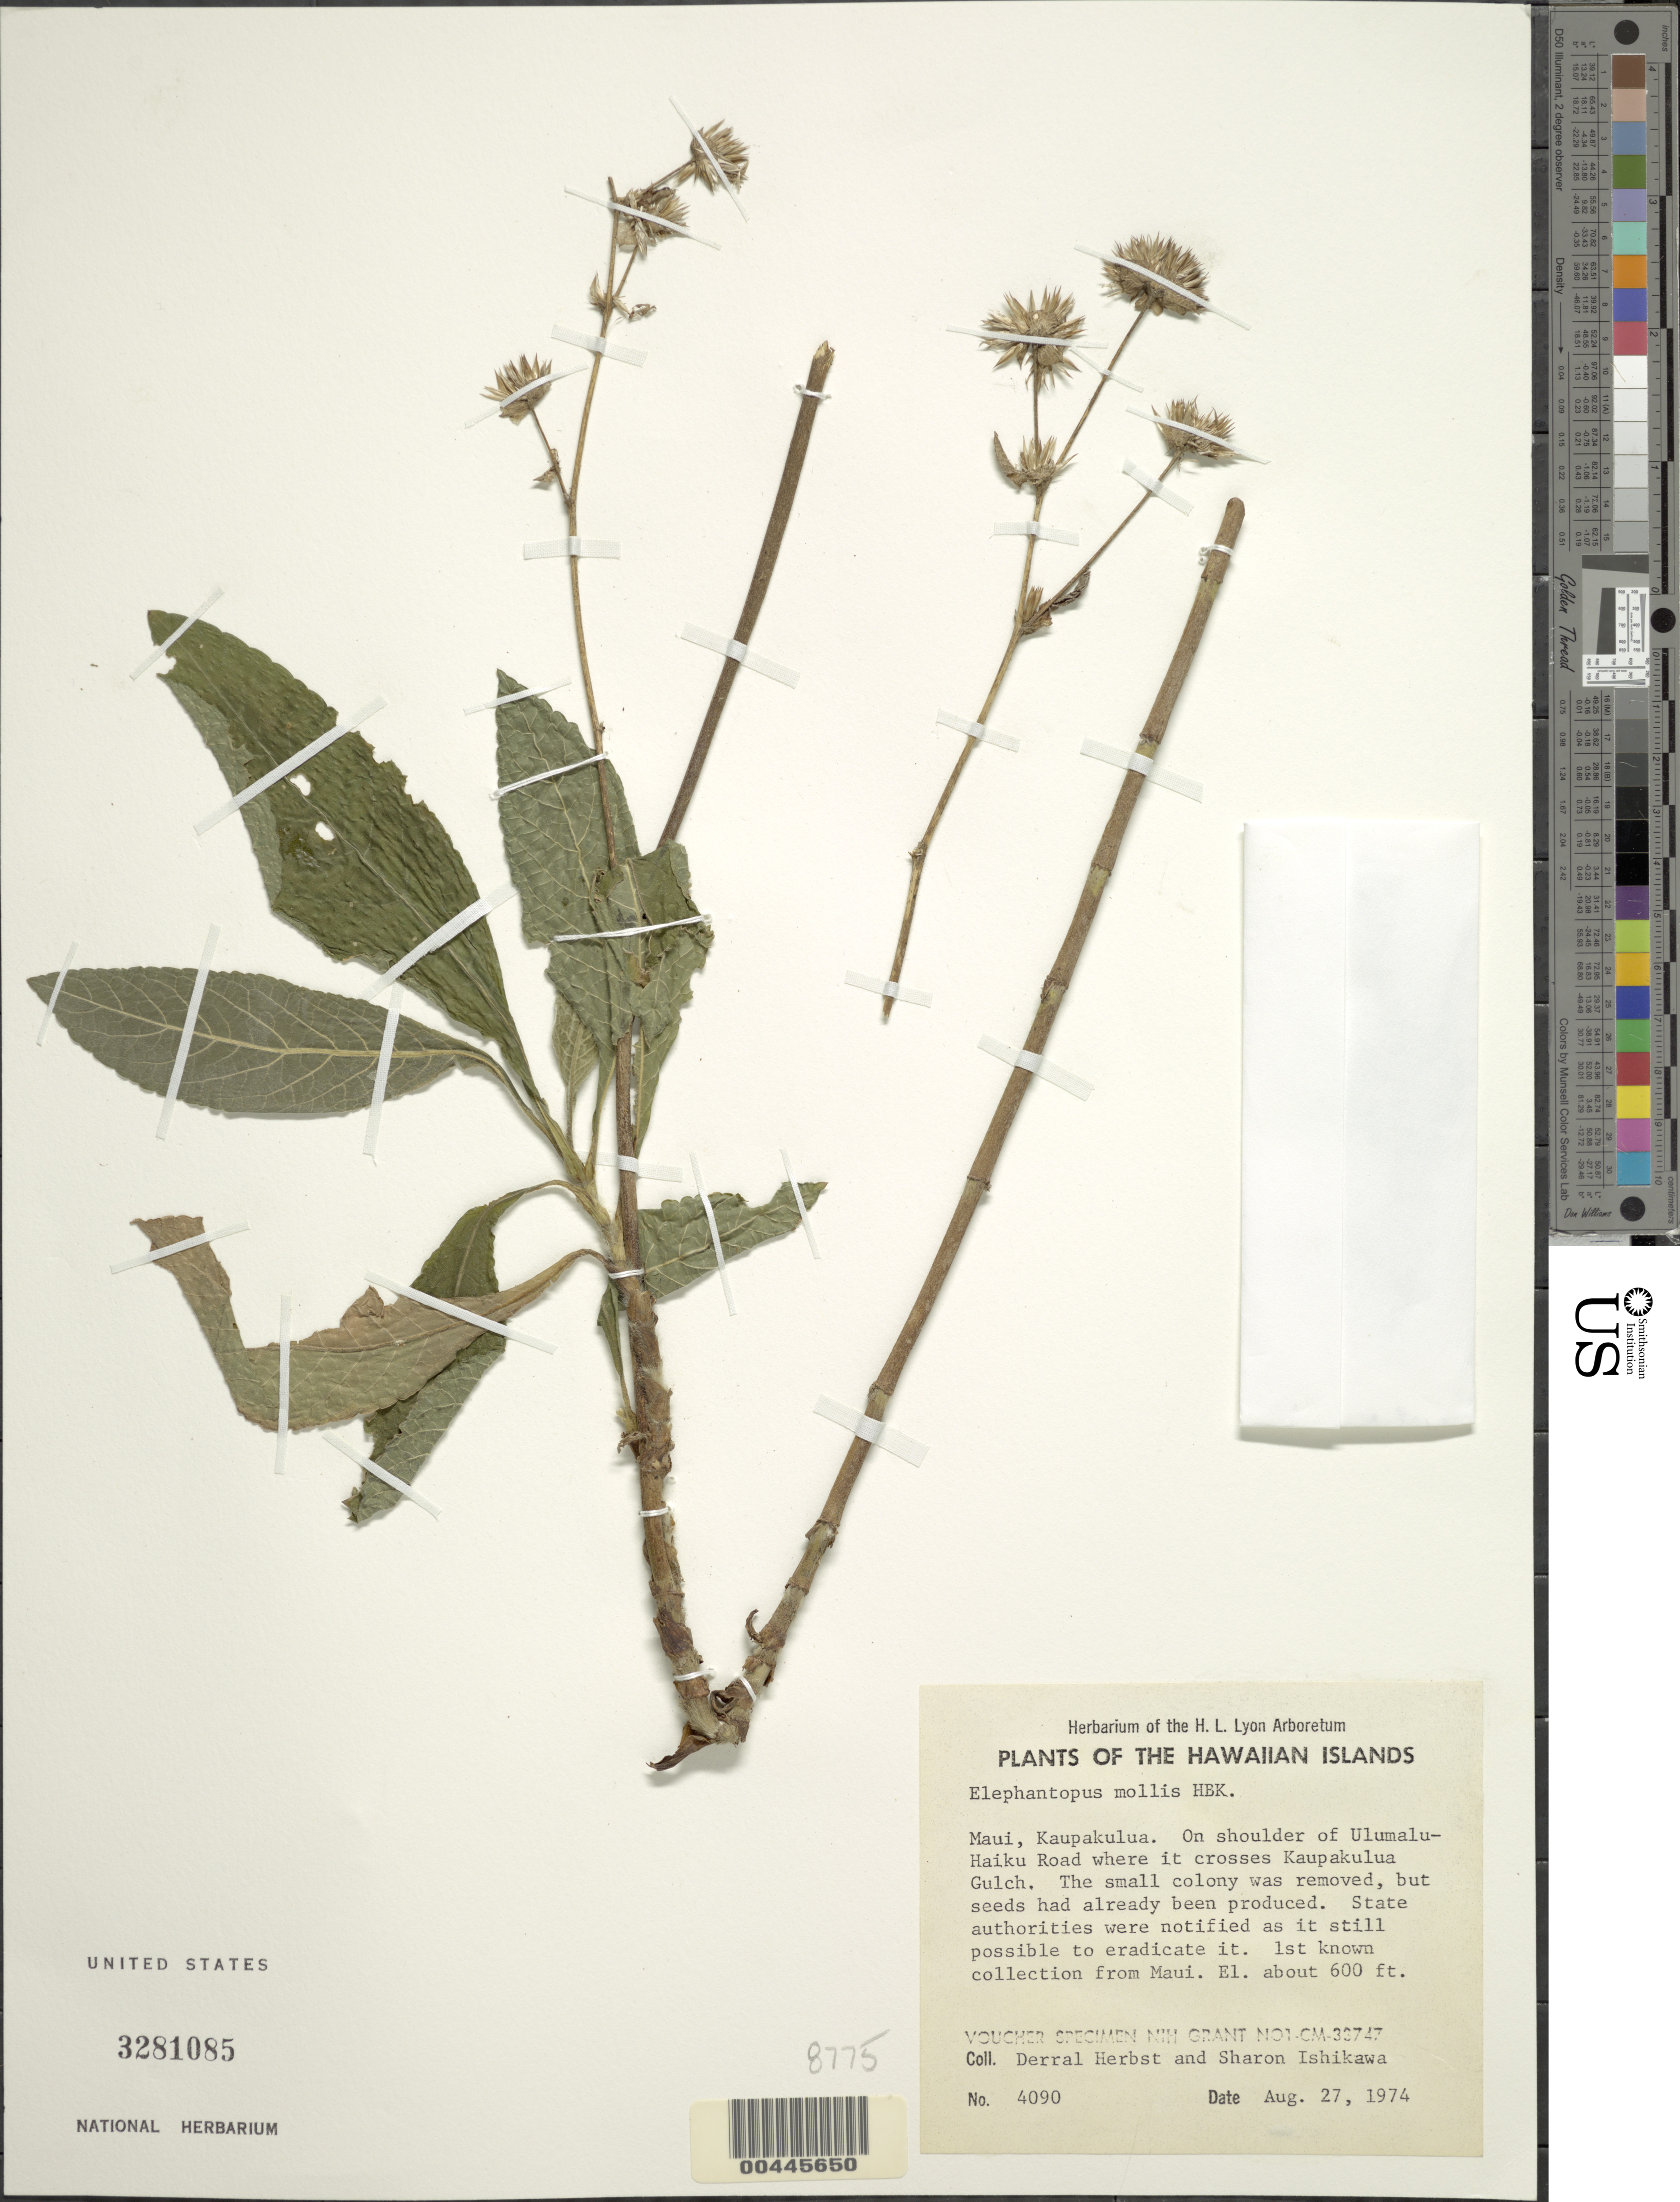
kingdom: Plantae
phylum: Tracheophyta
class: Magnoliopsida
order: Asterales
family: Asteraceae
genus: Elephantopus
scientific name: Elephantopus mollis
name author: Kunth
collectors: D. R. Herbst & S. Ishikawa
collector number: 4090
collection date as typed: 27 Aug 1974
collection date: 1974-08-27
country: United States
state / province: Hawaii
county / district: Maui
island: Maui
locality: Kaupakulua, on shoulder of Ulumalu-Haiku Rd., where it crosses Kaupakulua Gulch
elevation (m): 183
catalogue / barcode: US 3281085